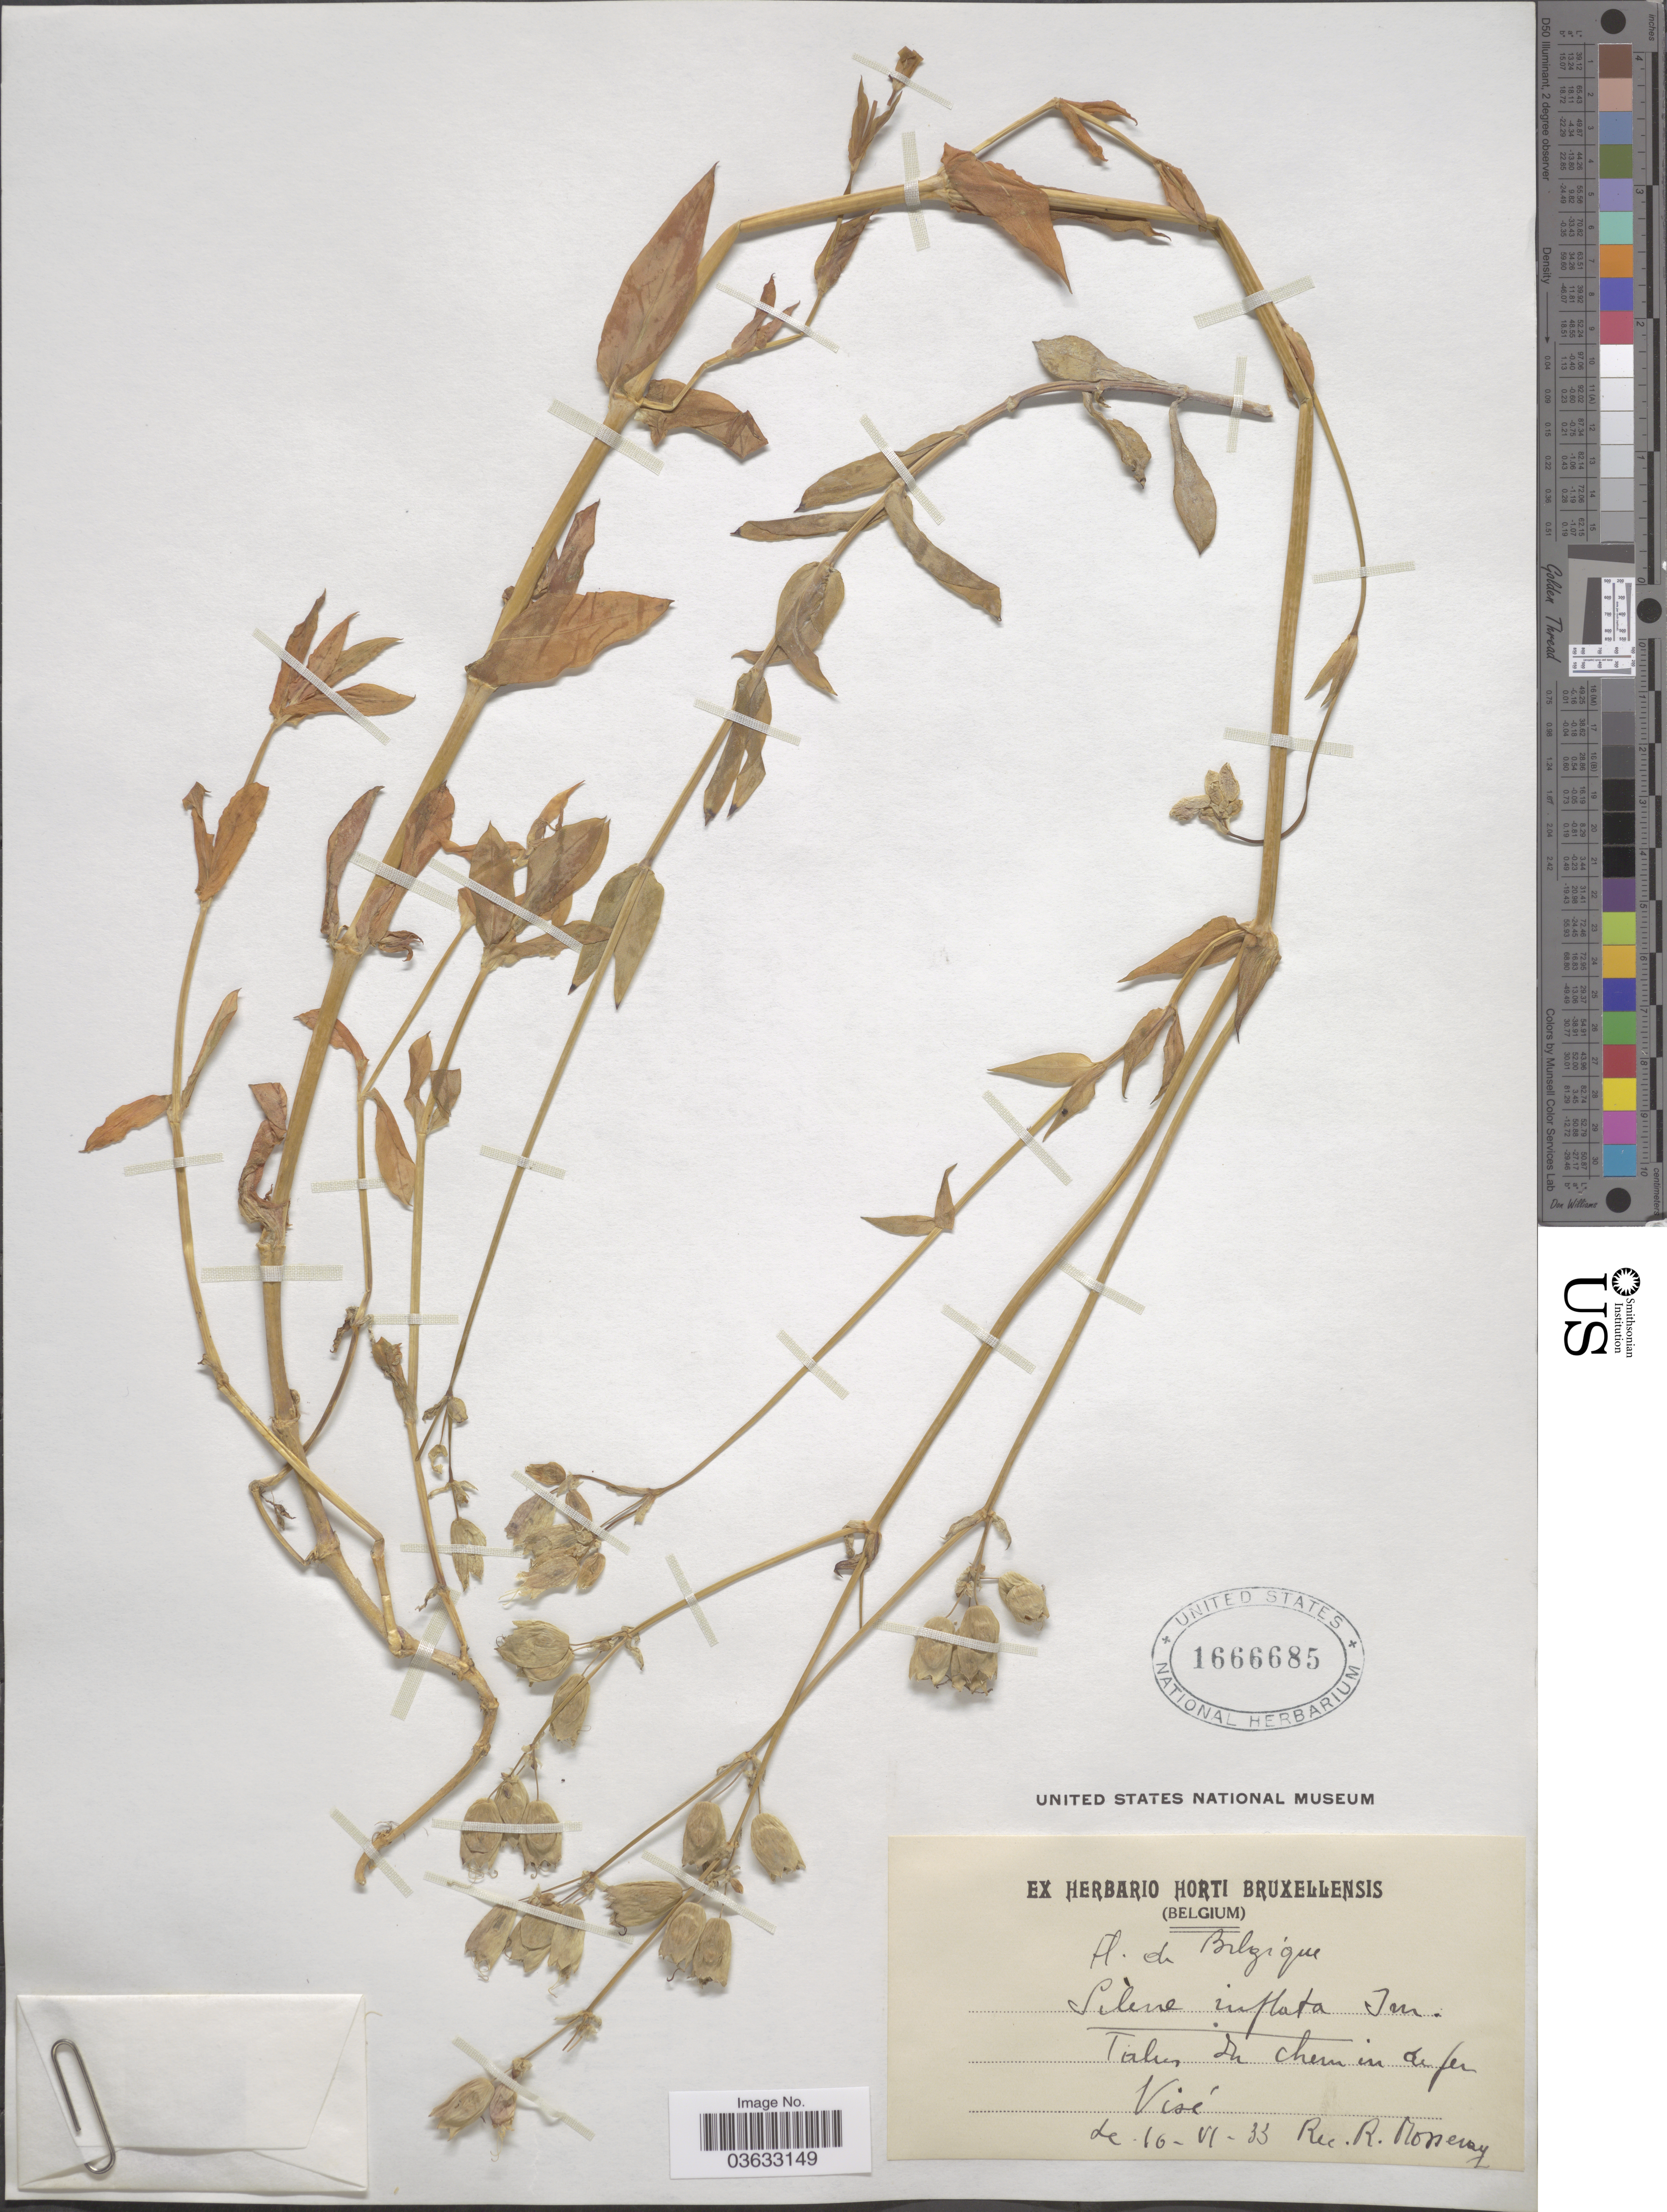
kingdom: Plantae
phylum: Tracheophyta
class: Magnoliopsida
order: Caryophyllales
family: Caryophyllaceae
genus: Silene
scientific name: Silene inflata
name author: Sm.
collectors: R. Moneray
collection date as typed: Transcribed d/m/y: 16/6/33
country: Belgium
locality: Talus du chemin au fer Visé.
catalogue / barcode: US 1666685